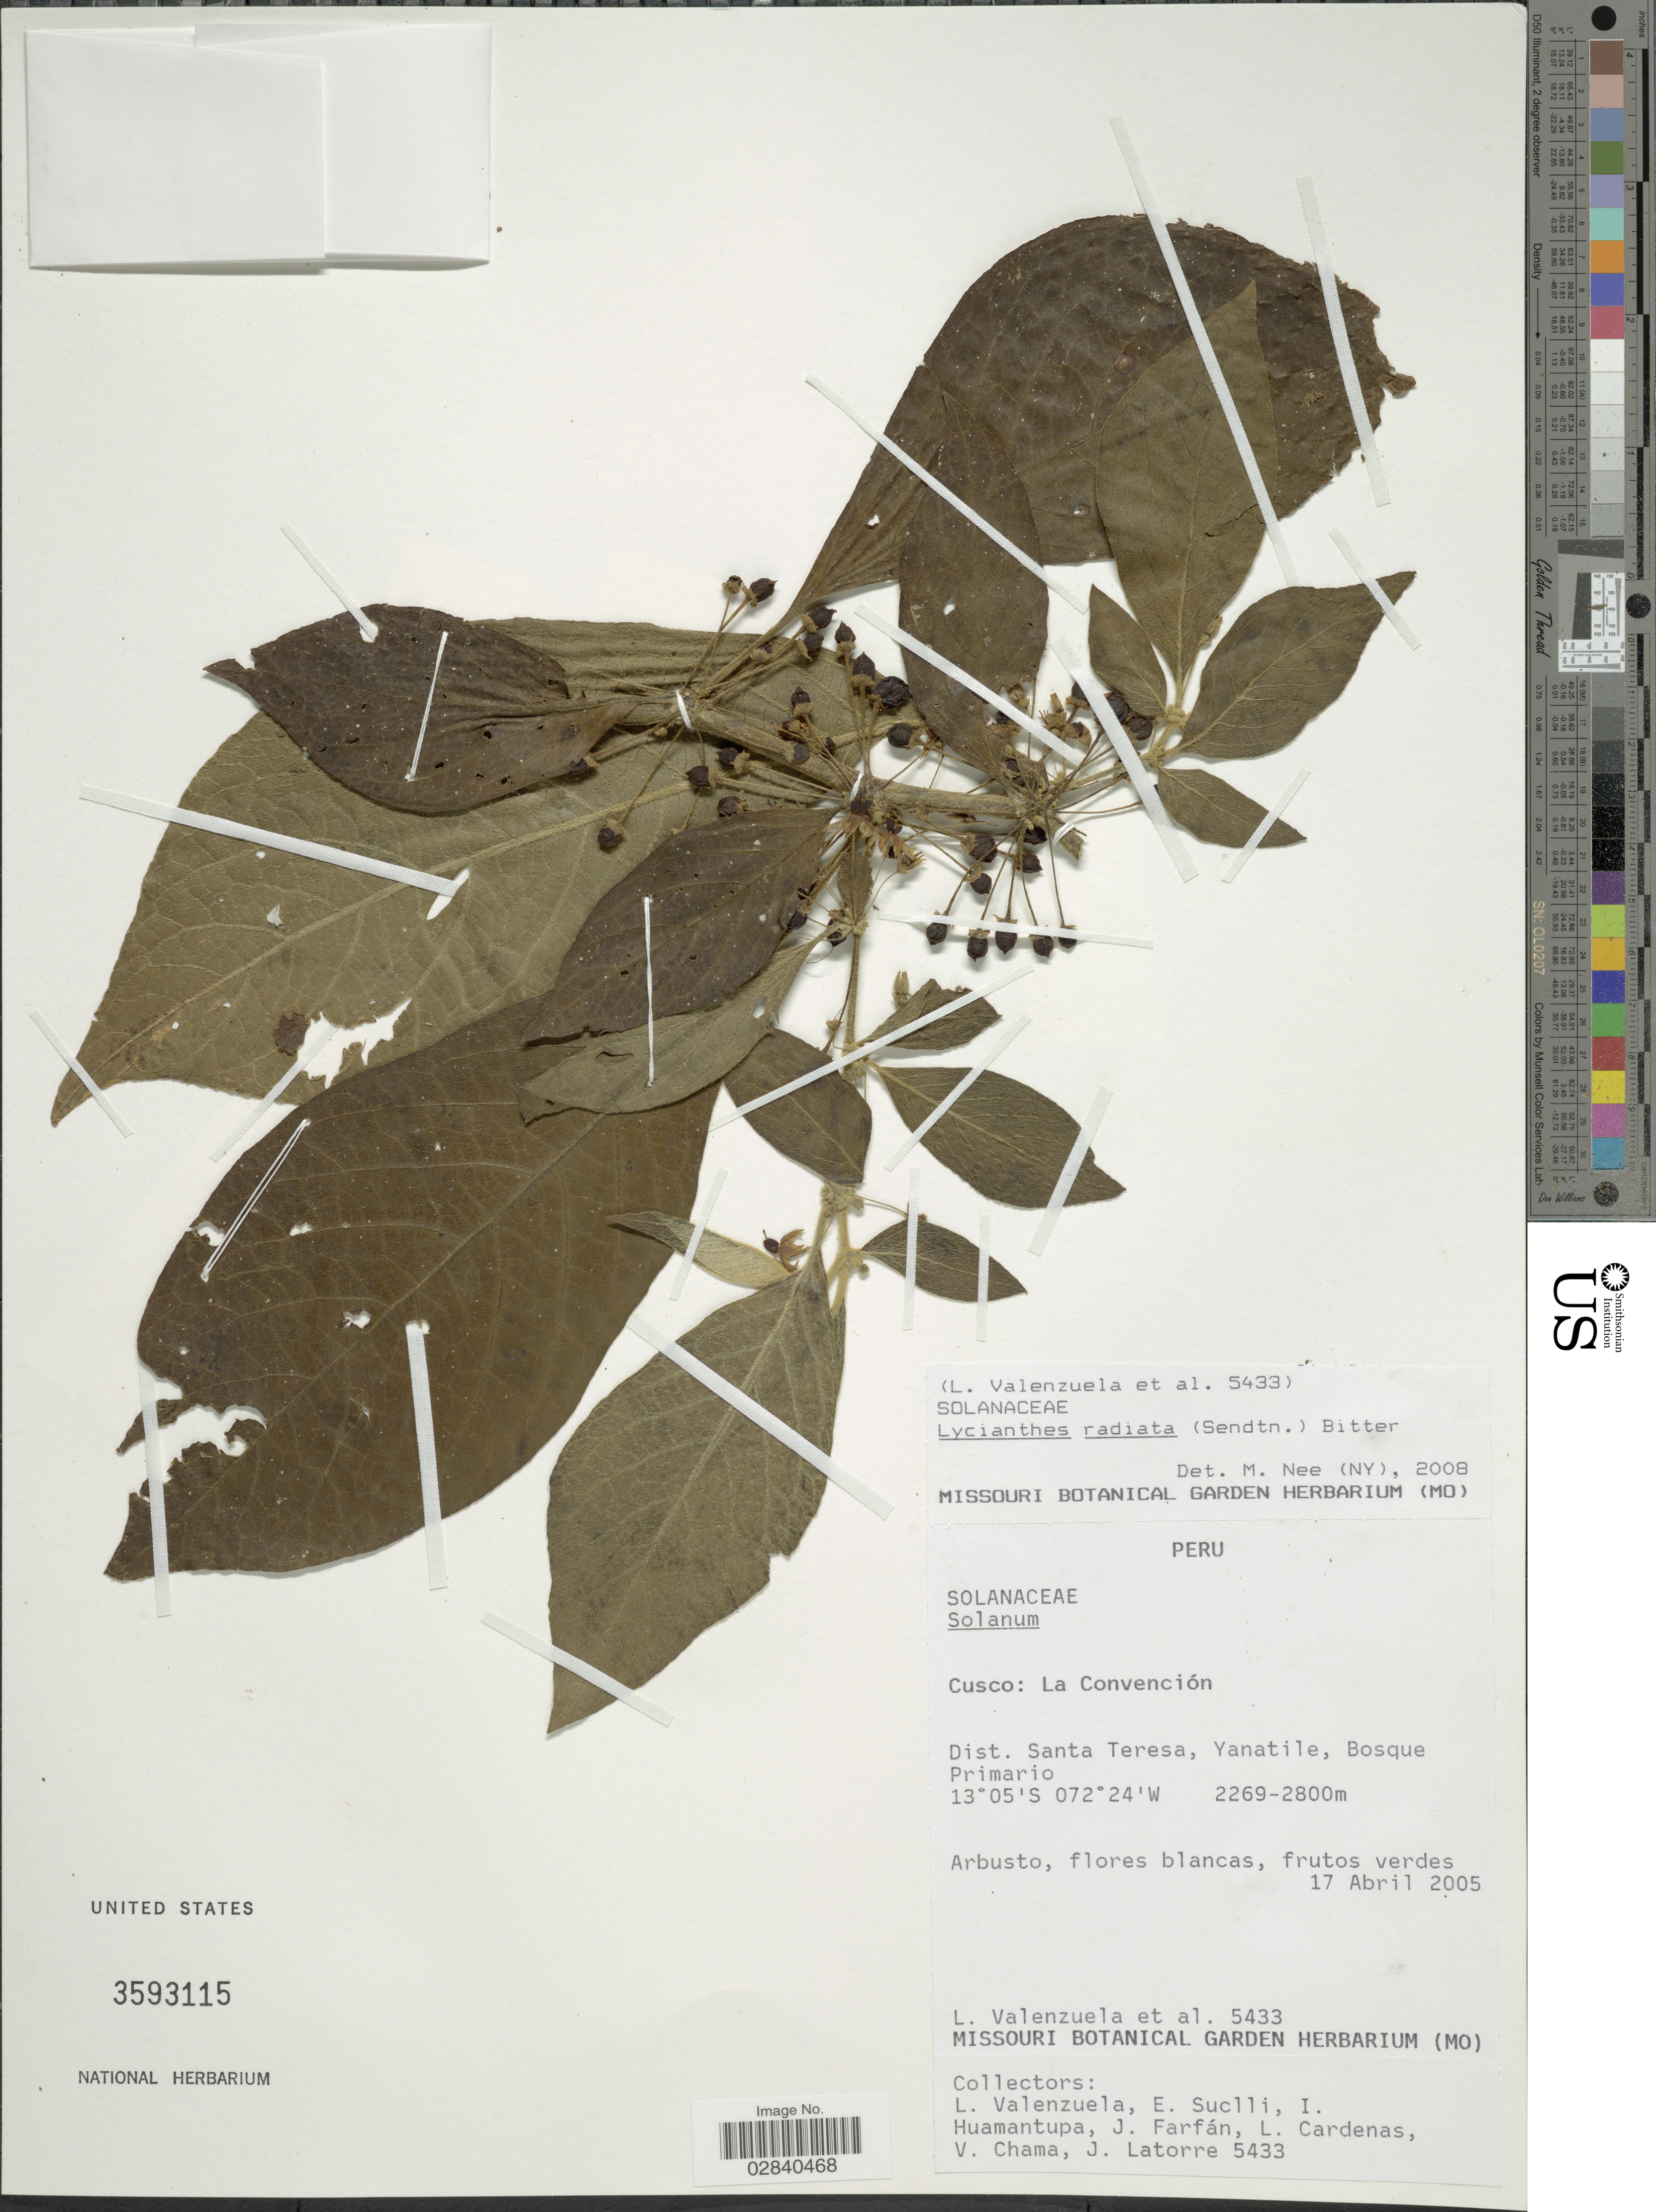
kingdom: Plantae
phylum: Tracheophyta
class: Magnoliopsida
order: Solanales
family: Solanaceae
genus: Lycianthes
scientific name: Lycianthes radiata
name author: (Sendtn.) Bitter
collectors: L. Valenzuela, E. Suclli, I. Huamantupa, J. Farfán & et al.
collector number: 5433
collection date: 2005-04-17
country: Peru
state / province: Cusco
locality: Cusco: La Convención, Dist. Santa Teresa, Yanatile, Bosque Primario.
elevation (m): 2269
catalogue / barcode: US 3593115